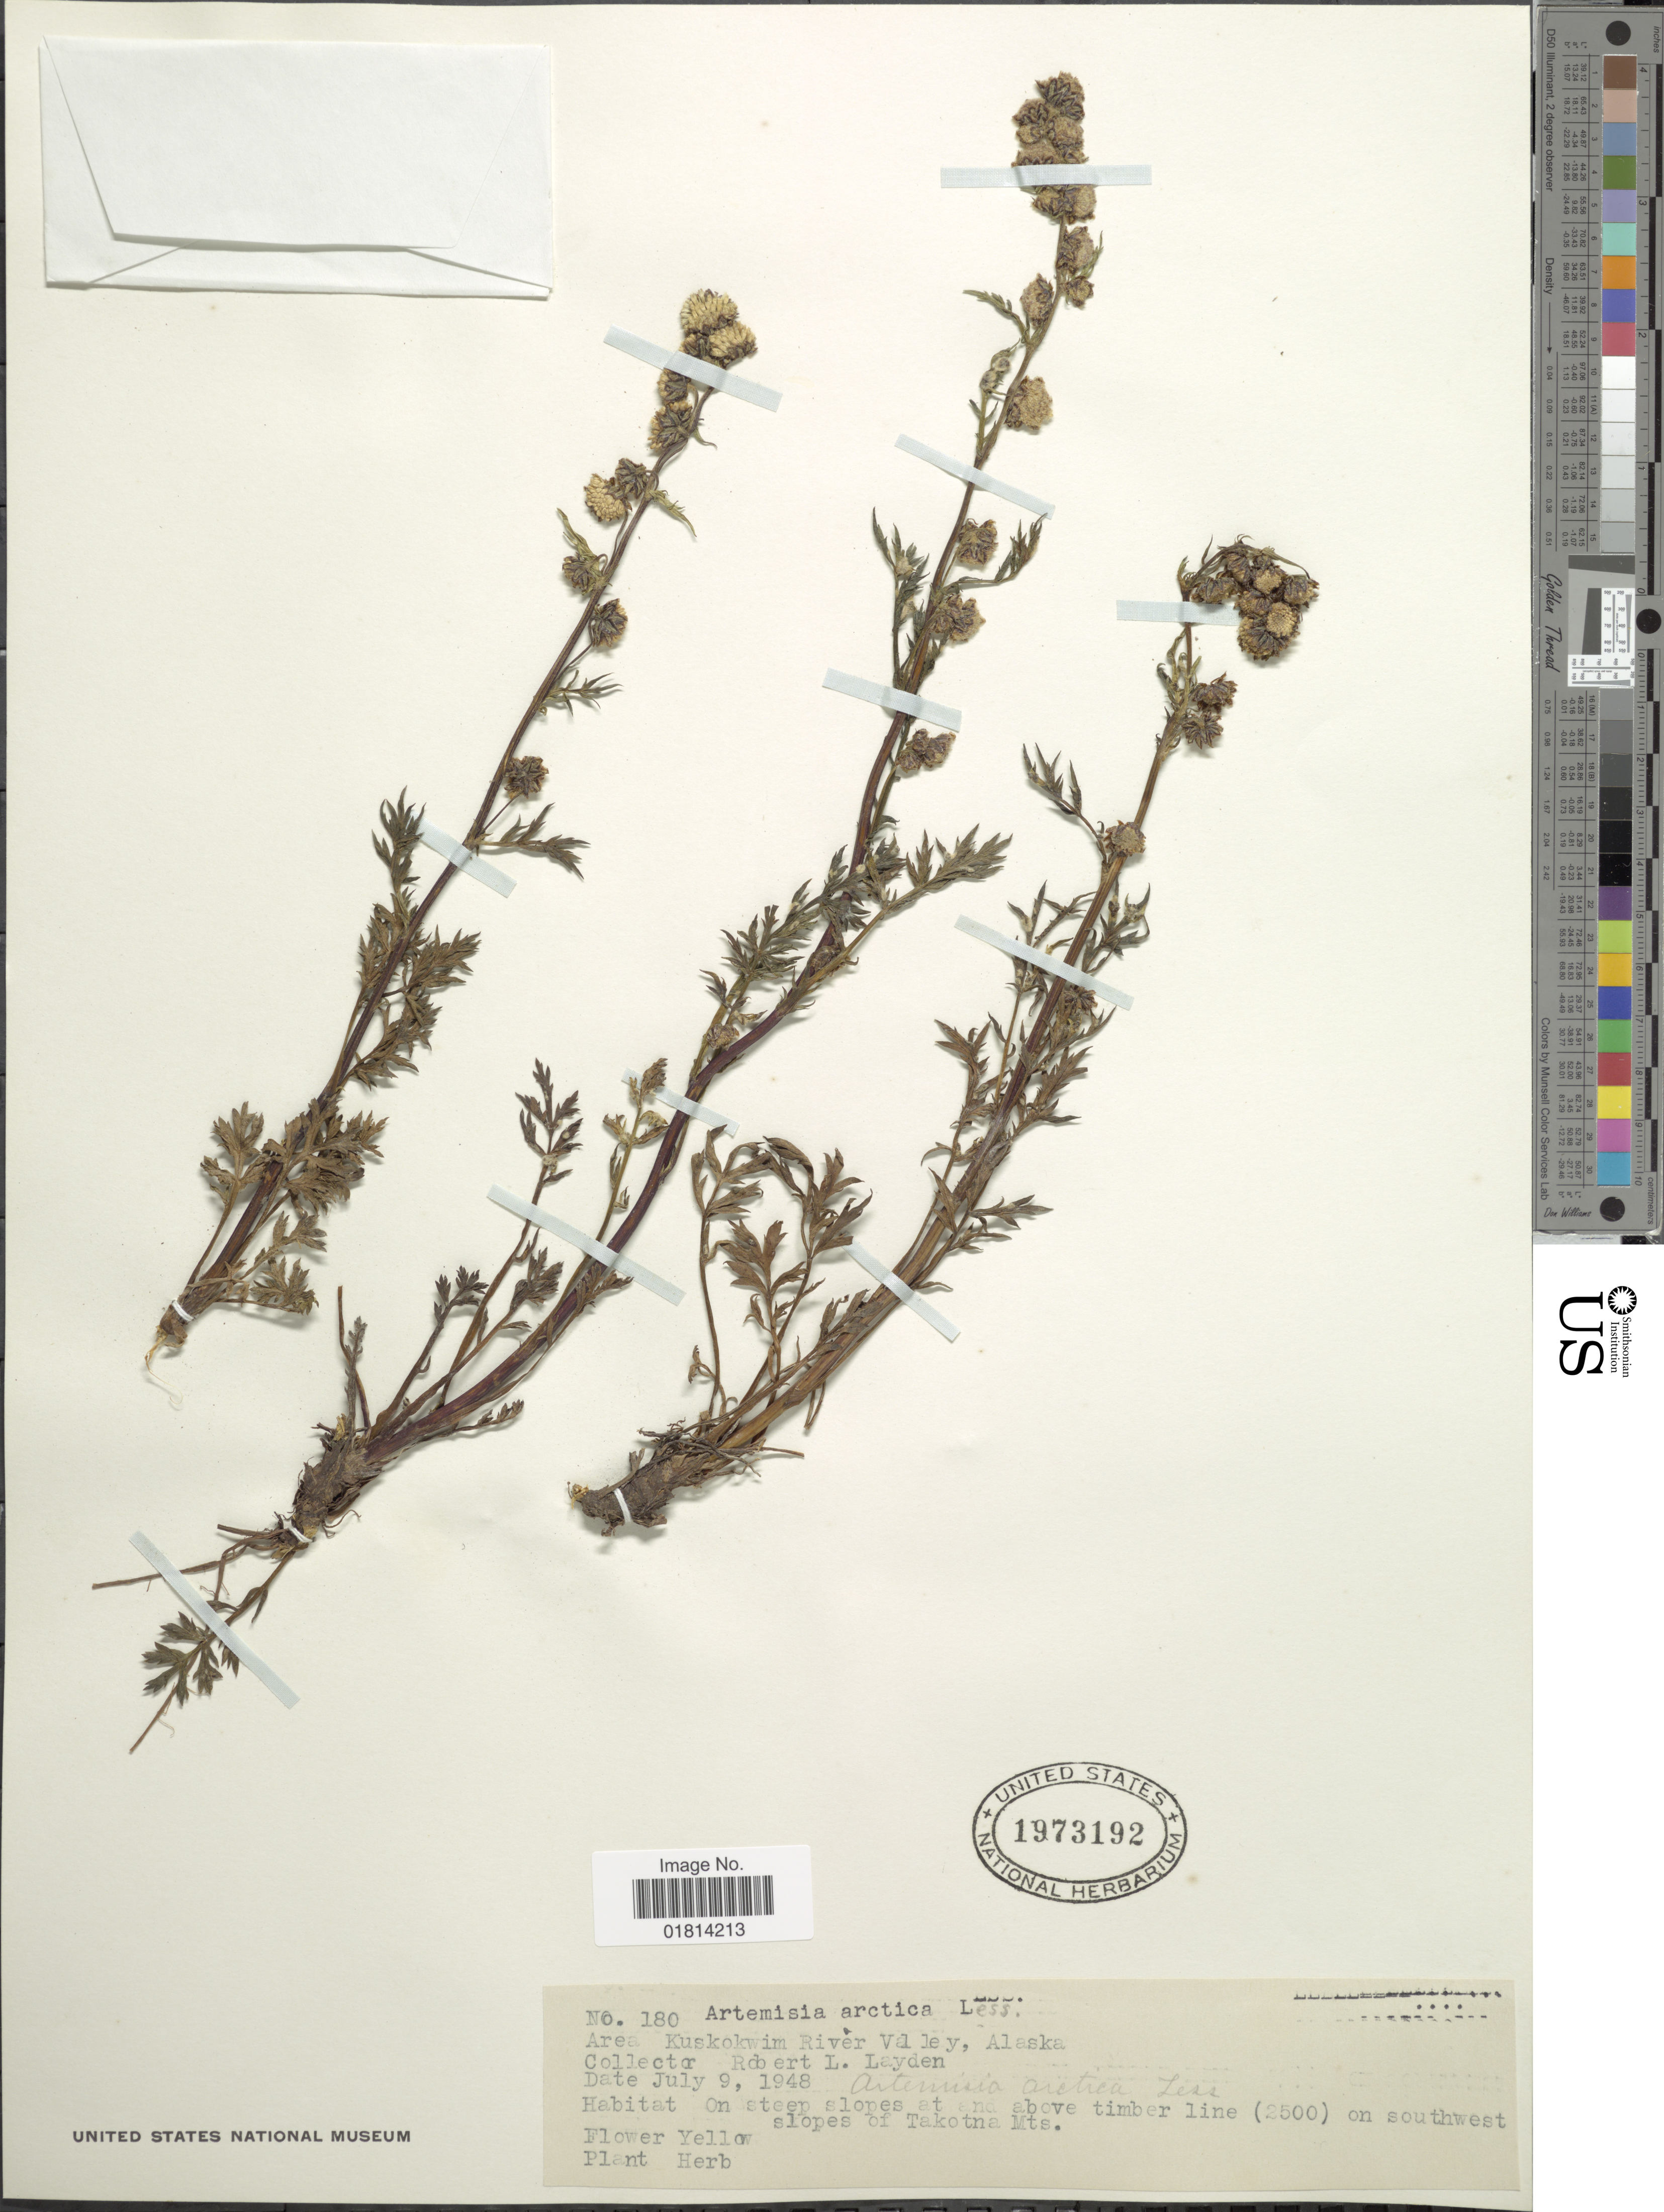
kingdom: Plantae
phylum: Tracheophyta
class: Magnoliopsida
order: Asterales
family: Asteraceae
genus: Artemisia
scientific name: Artemisia arctica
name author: Less.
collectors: R. Layden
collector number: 180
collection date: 1948-07-09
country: United States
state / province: Alaska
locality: Area Kuskokwim River Valley, Alaska. On southwest slopes of Takotna Mts.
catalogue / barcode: US 1973192